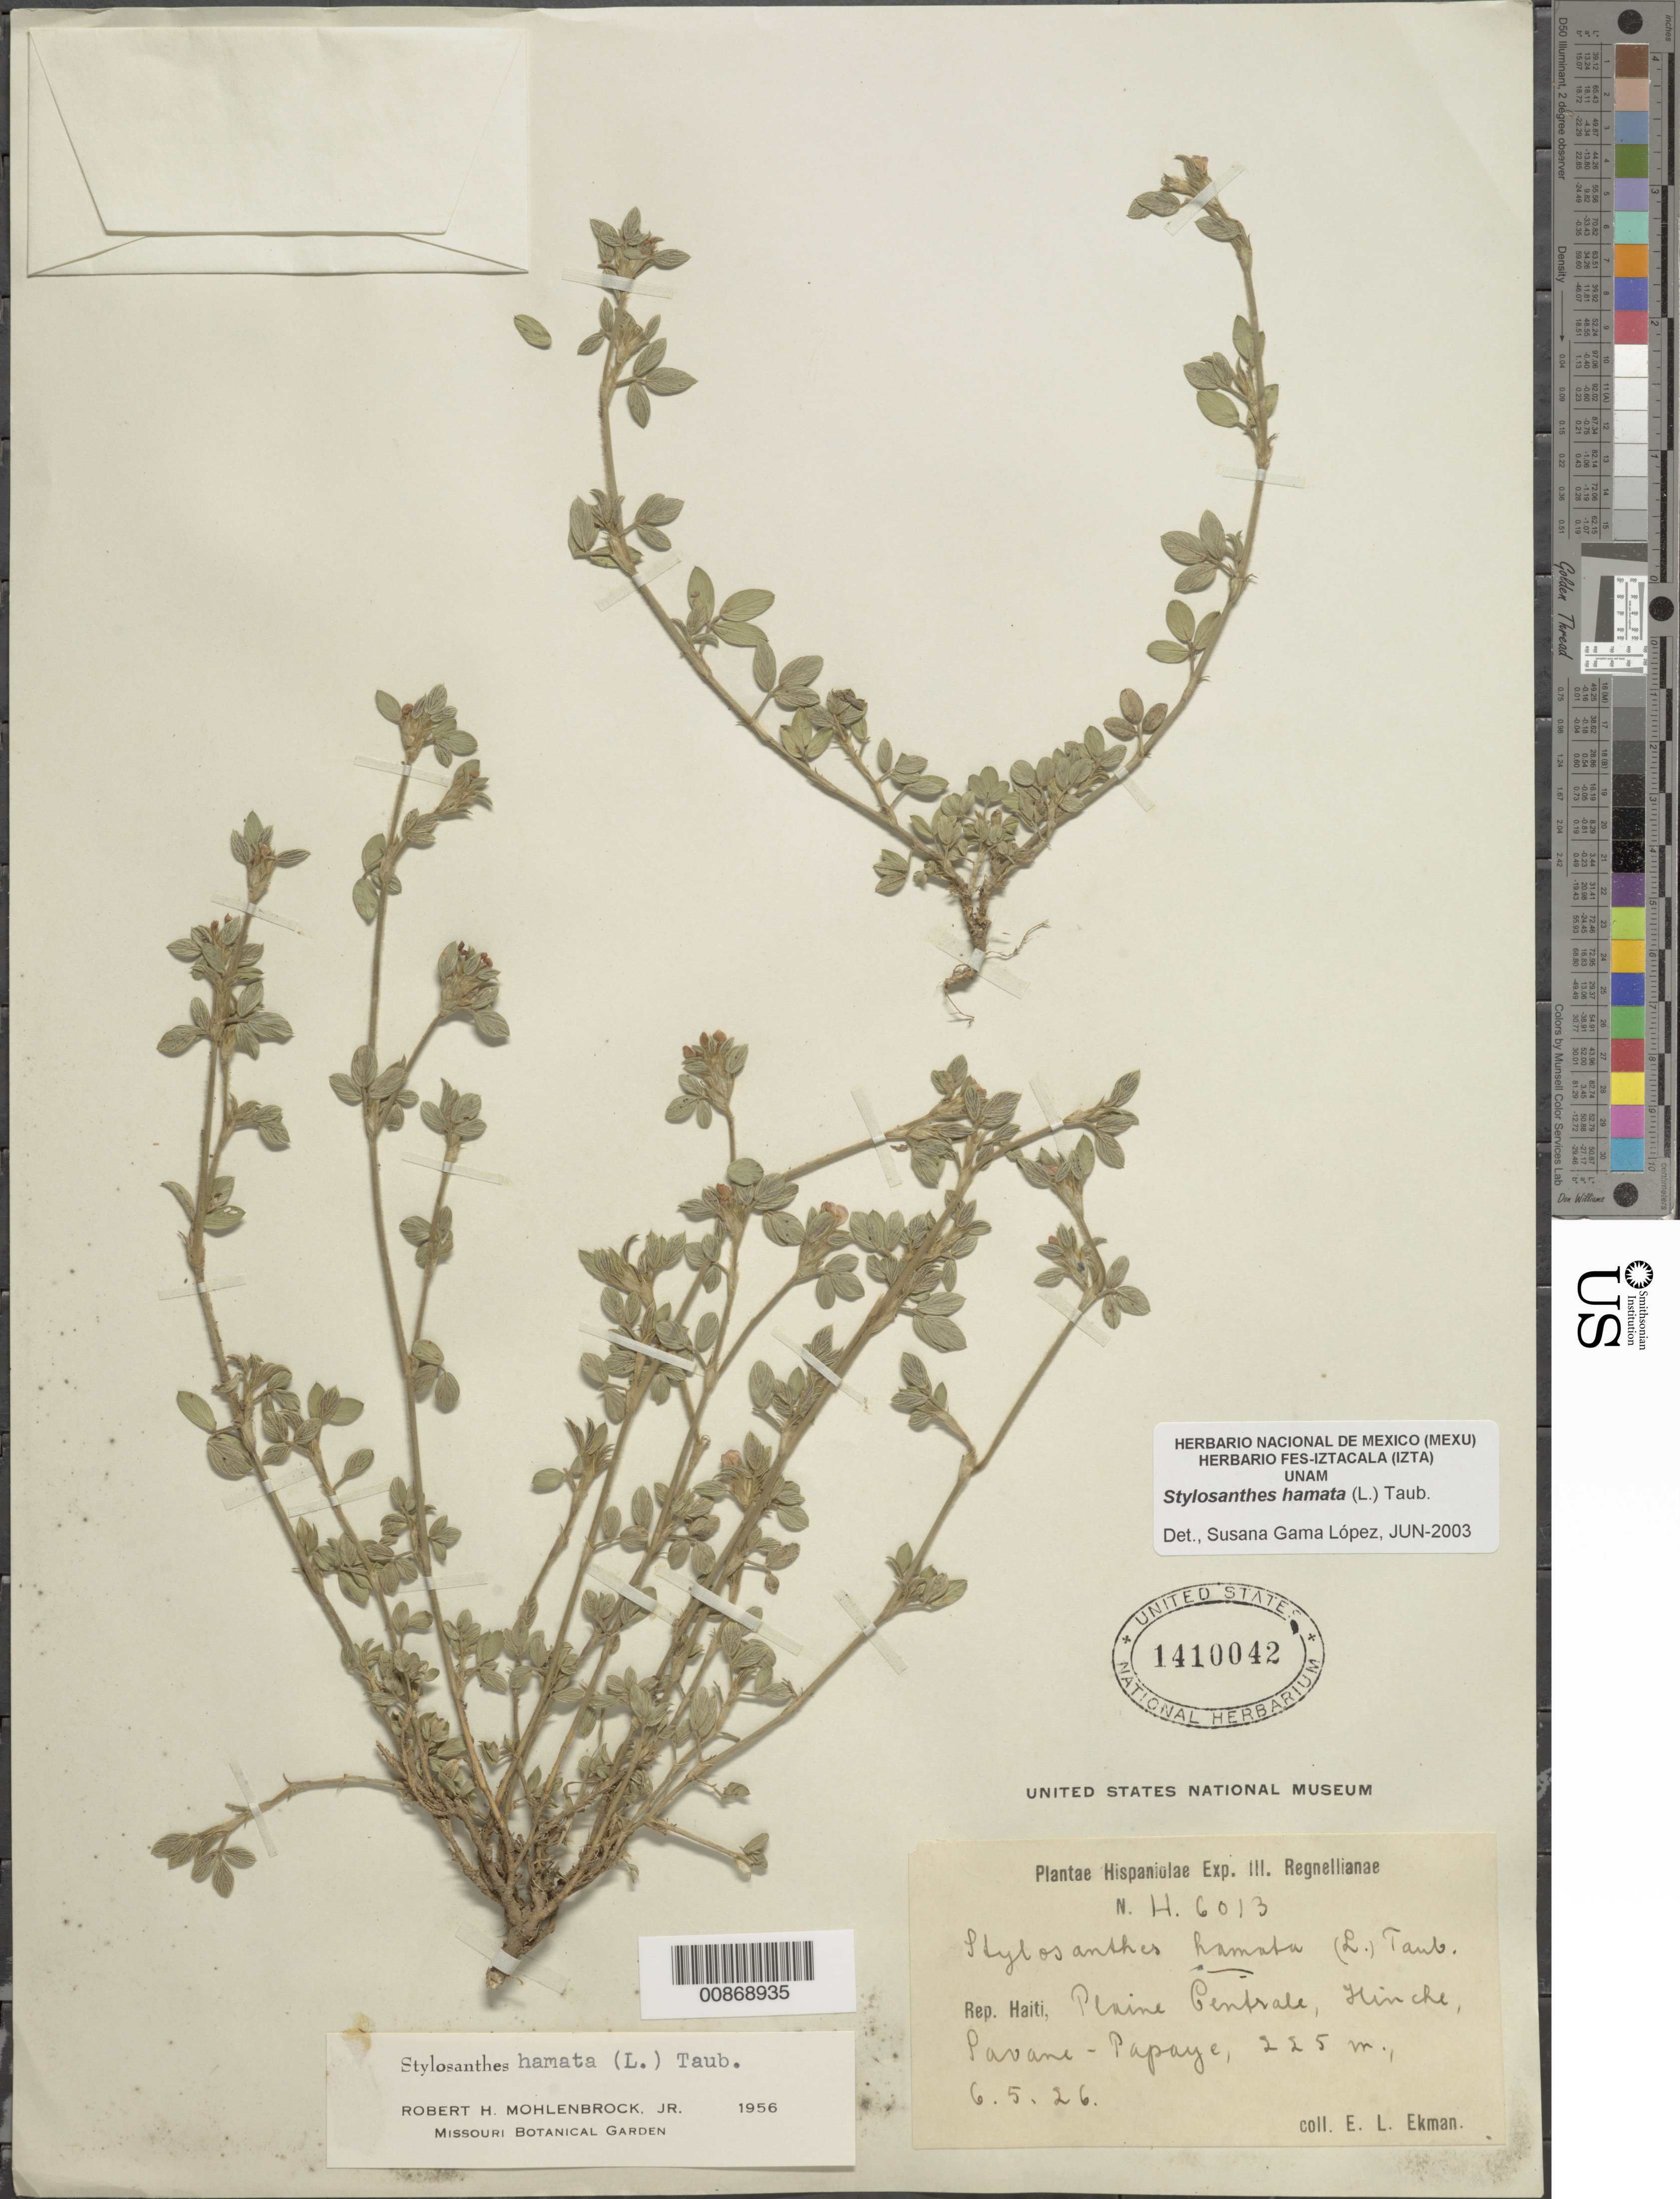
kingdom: Plantae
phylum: Tracheophyta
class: Magnoliopsida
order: Fabales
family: Fabaceae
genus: Stylosanthes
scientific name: Stylosanthes hamata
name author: (L.) Taub.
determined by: Gama López, S.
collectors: E. L. Ekman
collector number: H 6013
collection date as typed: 06 May 1926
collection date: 1926-05-06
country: Haiti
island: Hispaniola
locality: Plaine Centrale, Hinche, Savane-Papaye.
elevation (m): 225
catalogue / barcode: US 1410042